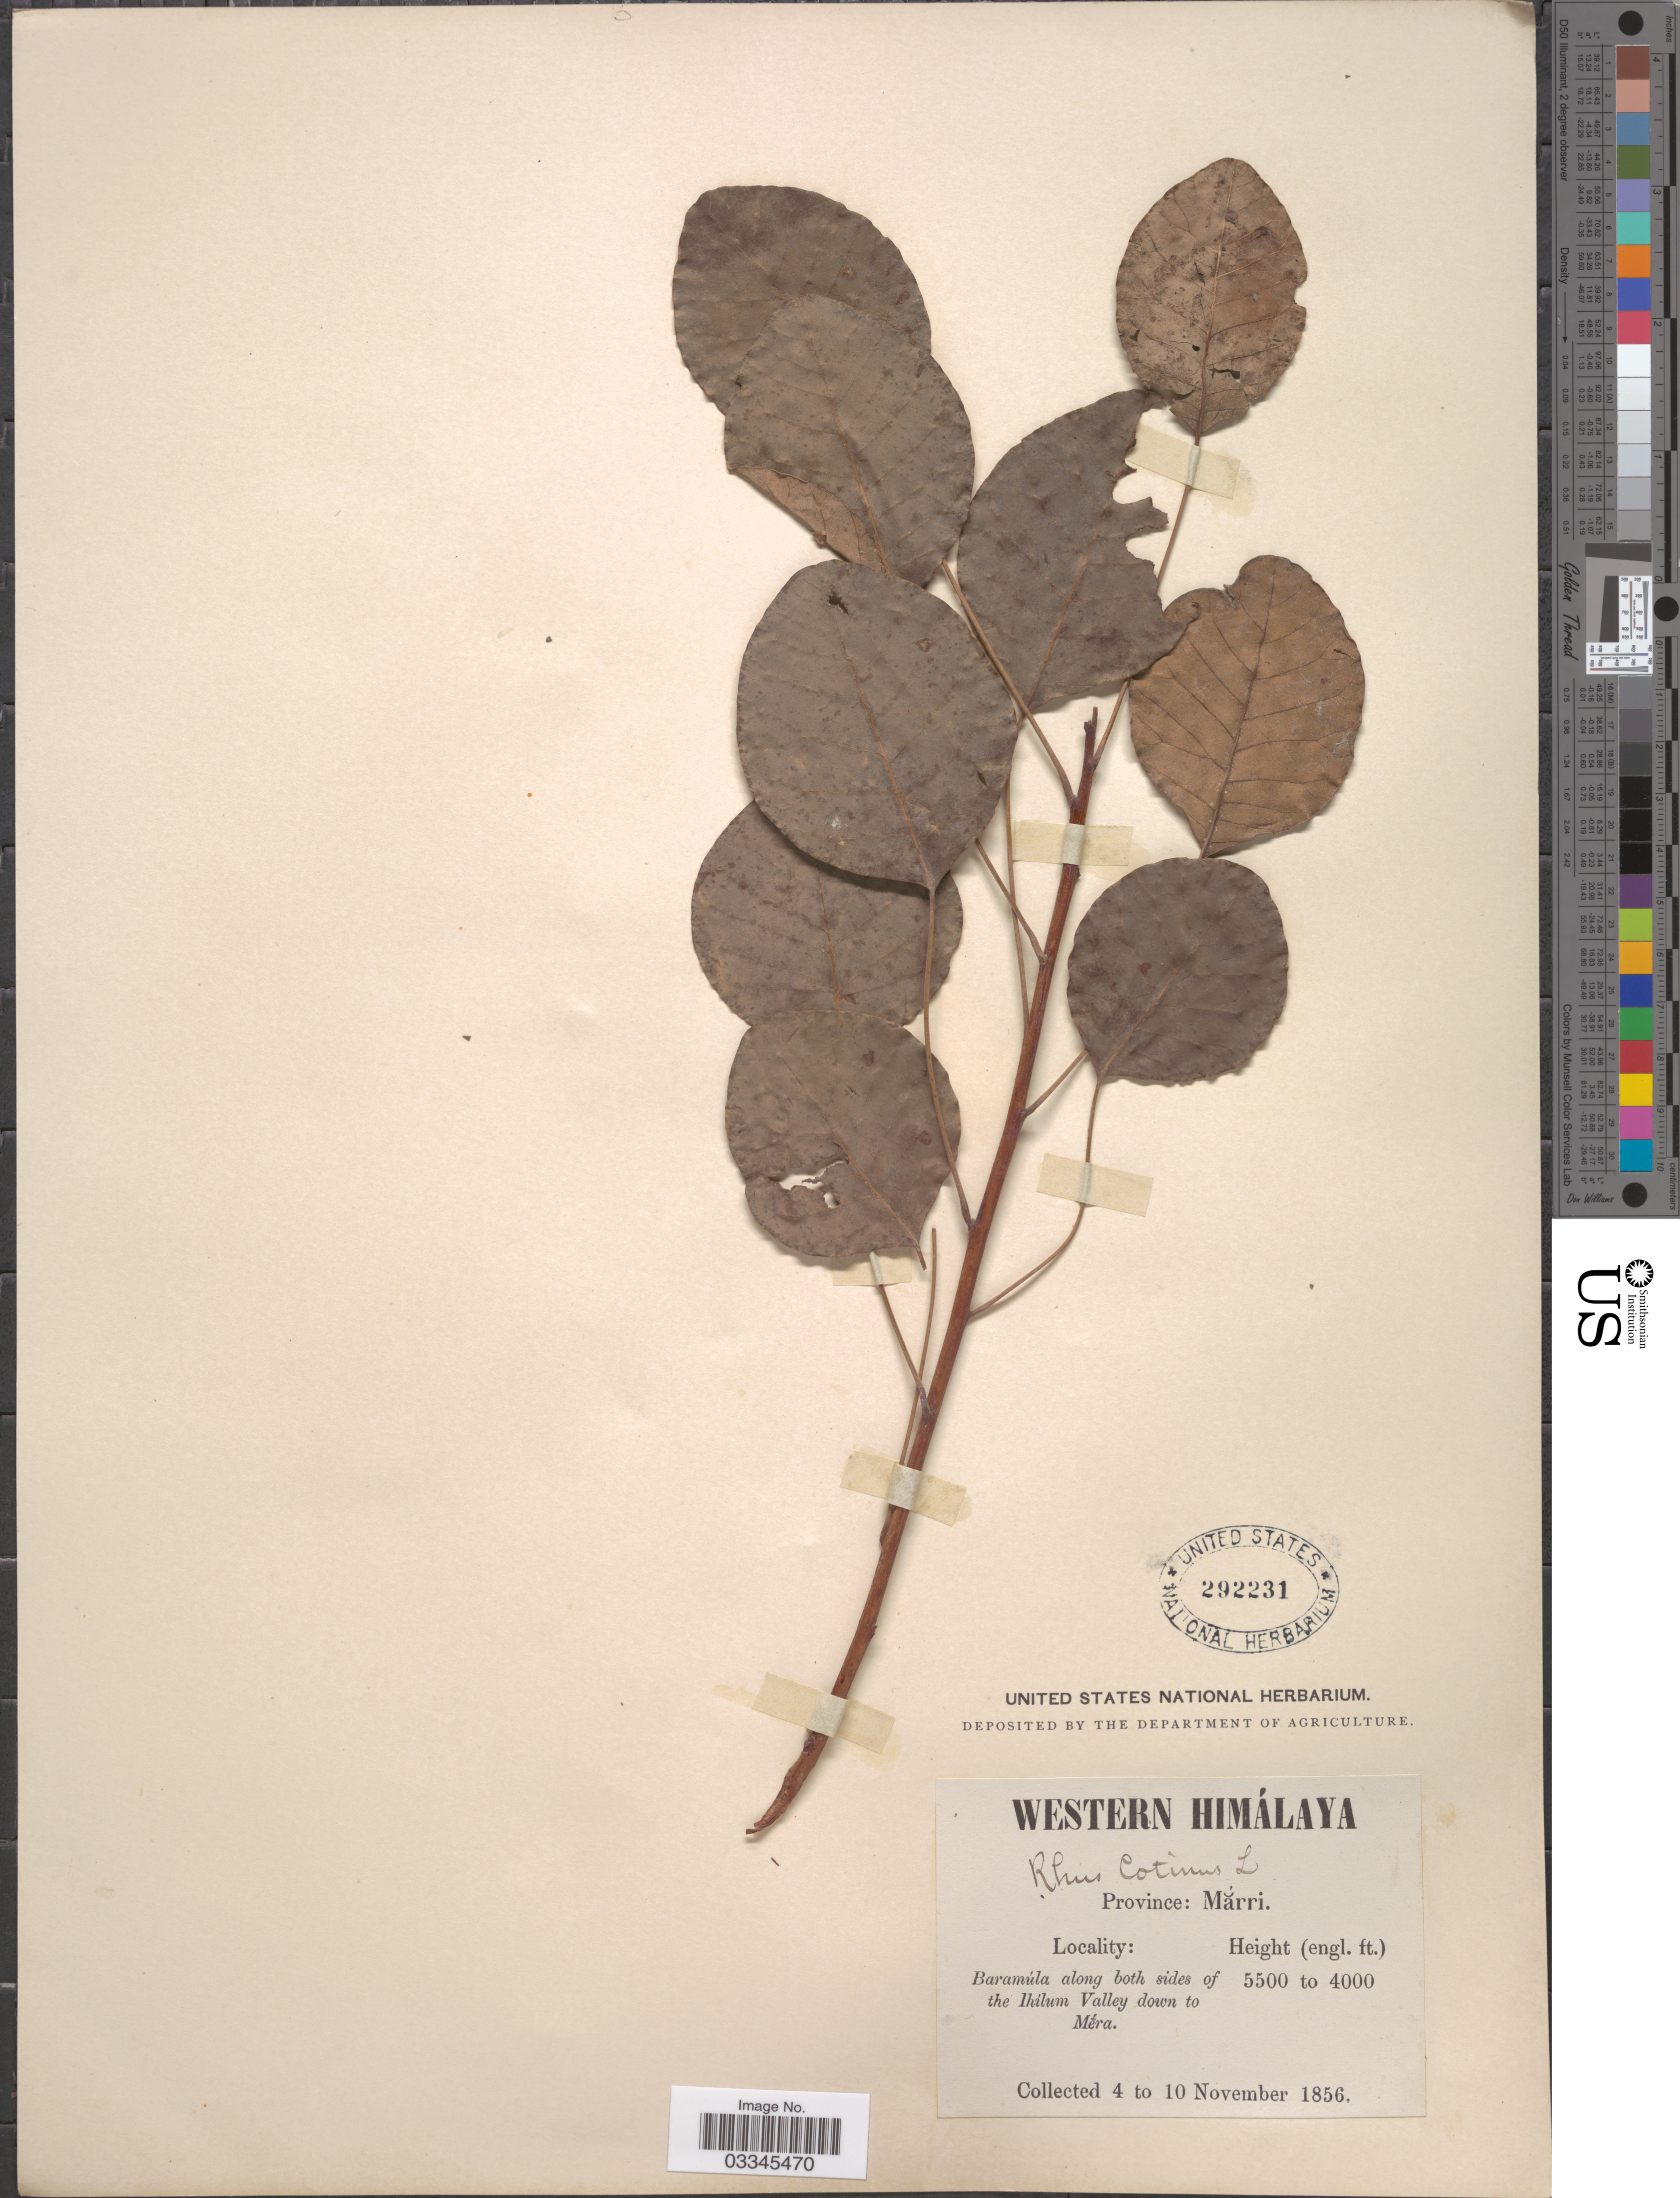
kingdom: Plantae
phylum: Tracheophyta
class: Magnoliopsida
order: Sapindales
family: Anacardiaceae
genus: Cotinus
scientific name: Cotinus coggygria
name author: Scop.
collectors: ex herb. United States National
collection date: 1856-11-04/1856-11-10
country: India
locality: Western Himálaya. Province: Mărri. Baramúla along both sides of the Ihílum Valley down to Mĕra.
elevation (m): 1219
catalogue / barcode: US 292231